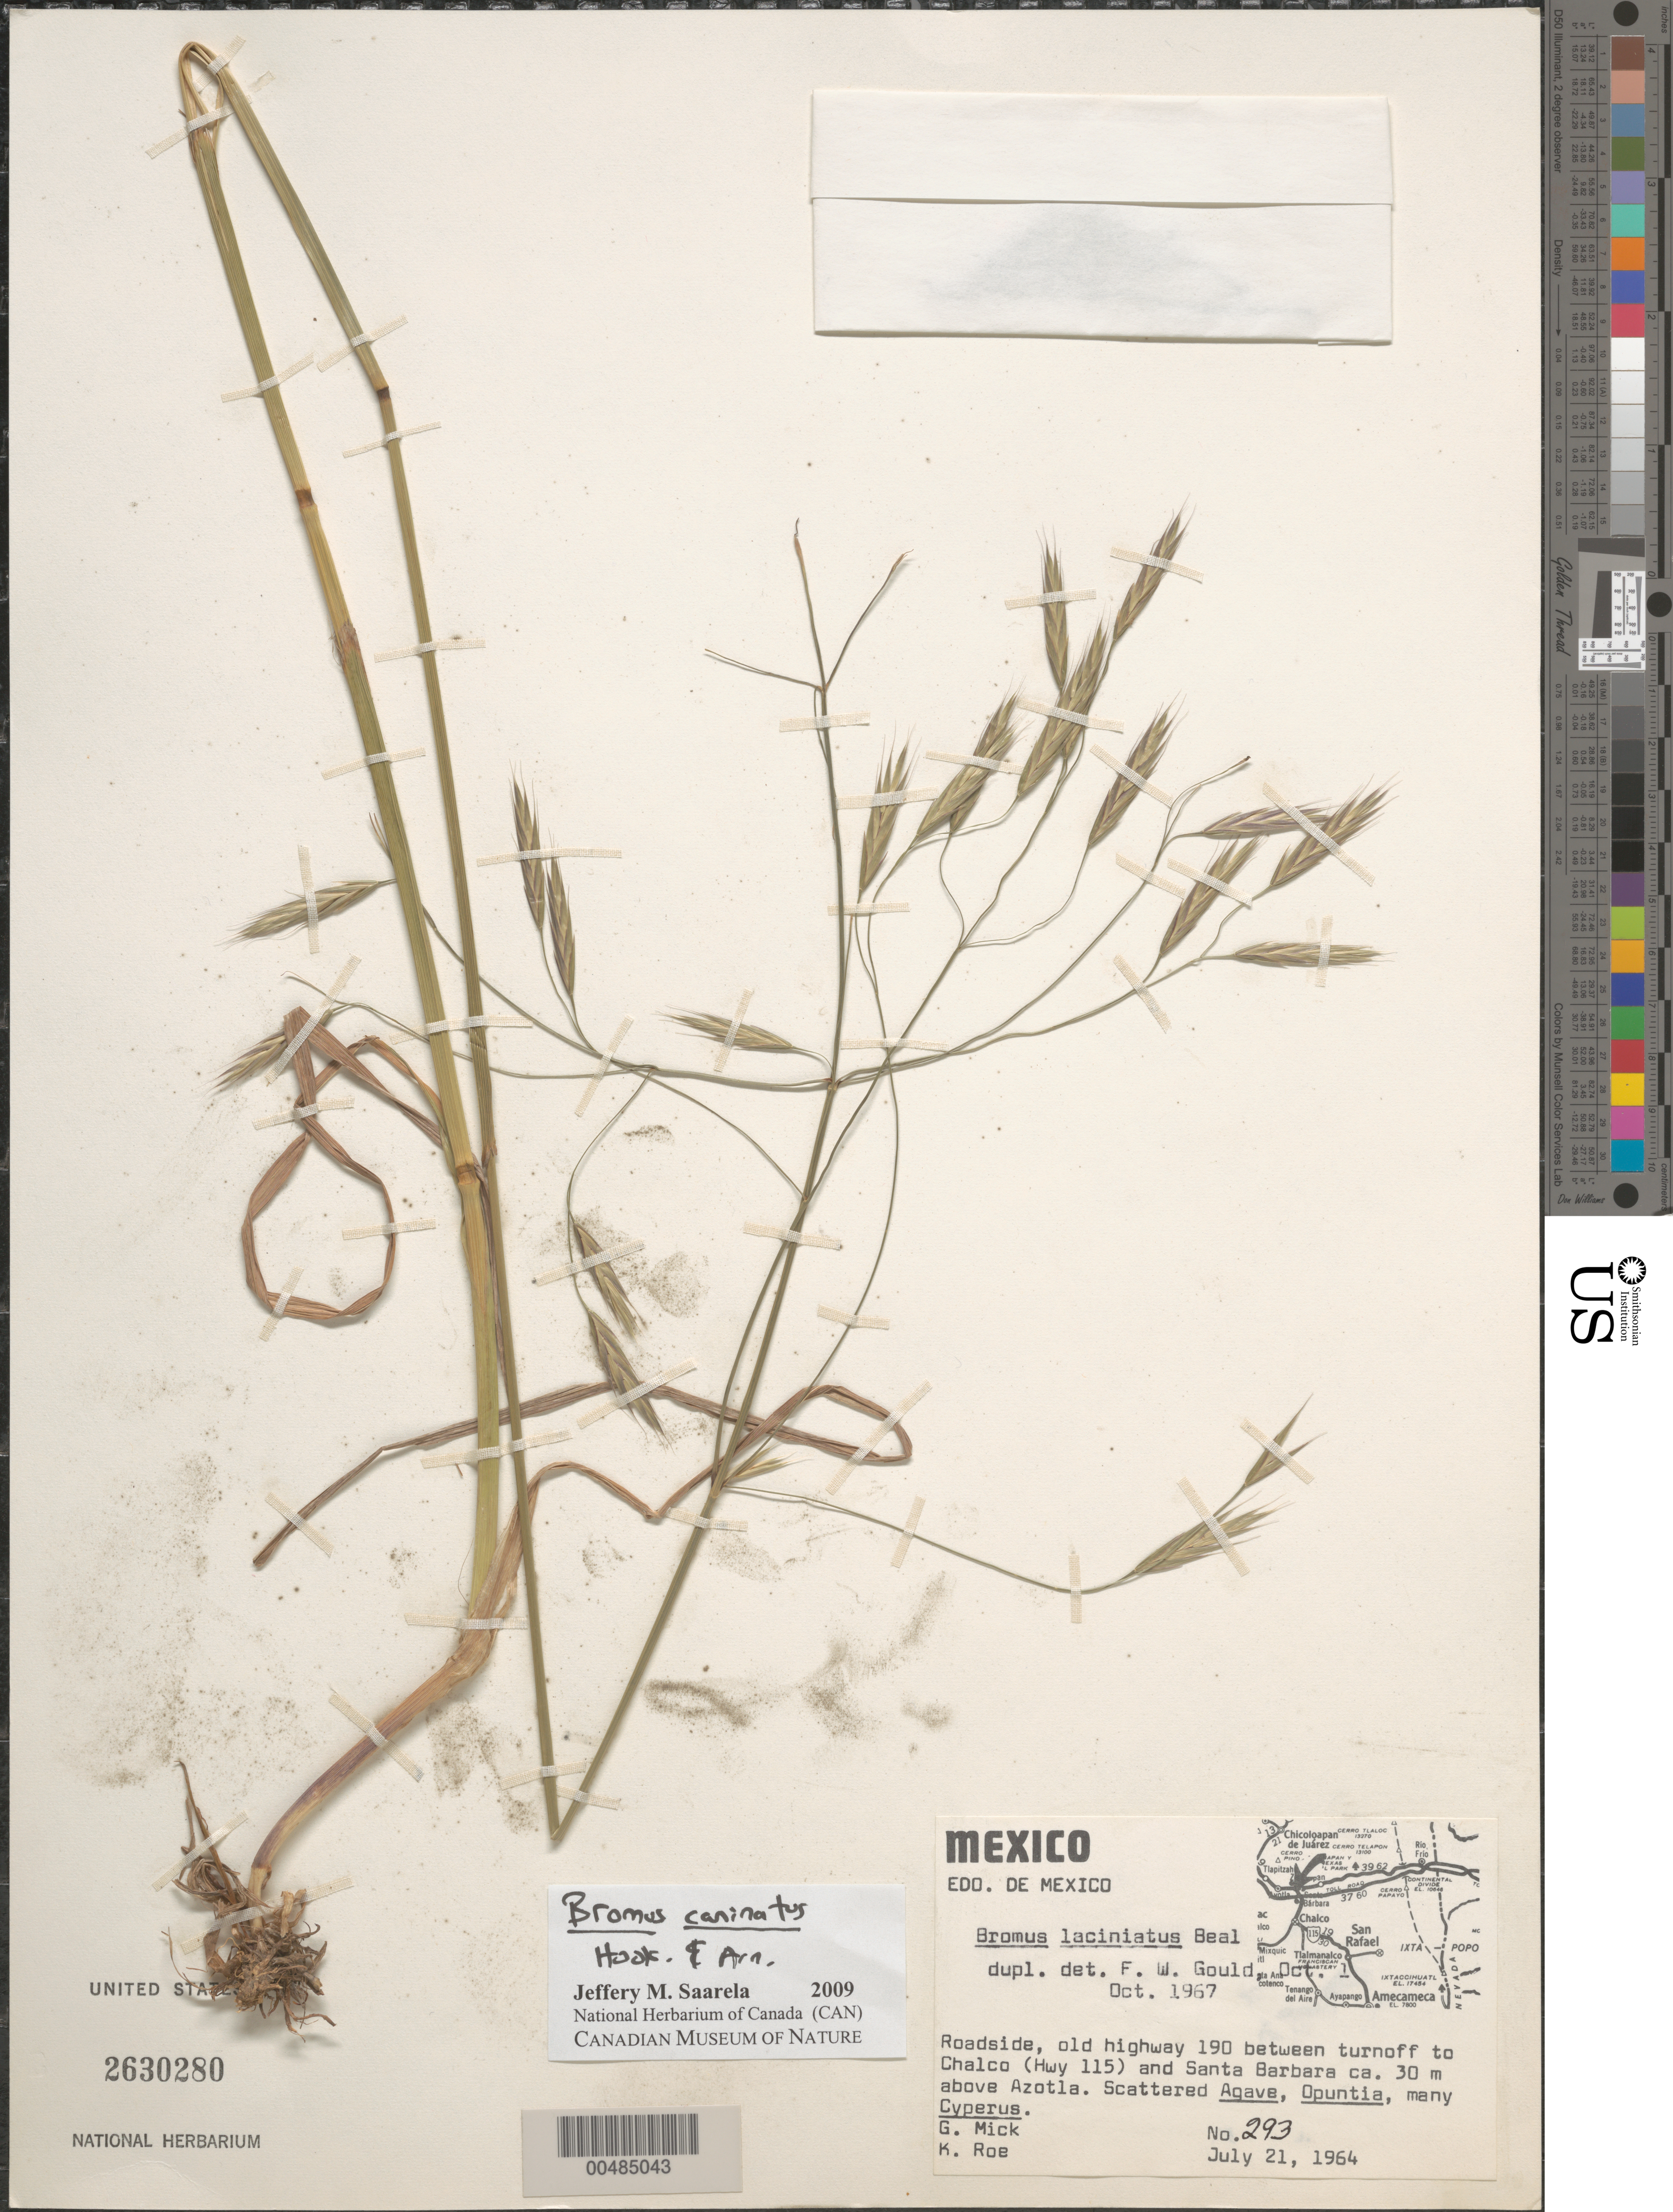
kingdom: Plantae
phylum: Tracheophyta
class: Liliopsida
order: Poales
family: Poaceae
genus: Bromus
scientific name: Bromus carinatus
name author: Hook. & Arn.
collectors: G. Mick & K. E. Roe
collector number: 293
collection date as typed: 21 Jul 1964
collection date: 1964-07-21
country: Mexico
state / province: México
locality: On old Highway 190 between turnoff to Chalco (Hwy 115) and Santa Barbara ca. 30 m above Azotla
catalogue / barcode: US 2630280